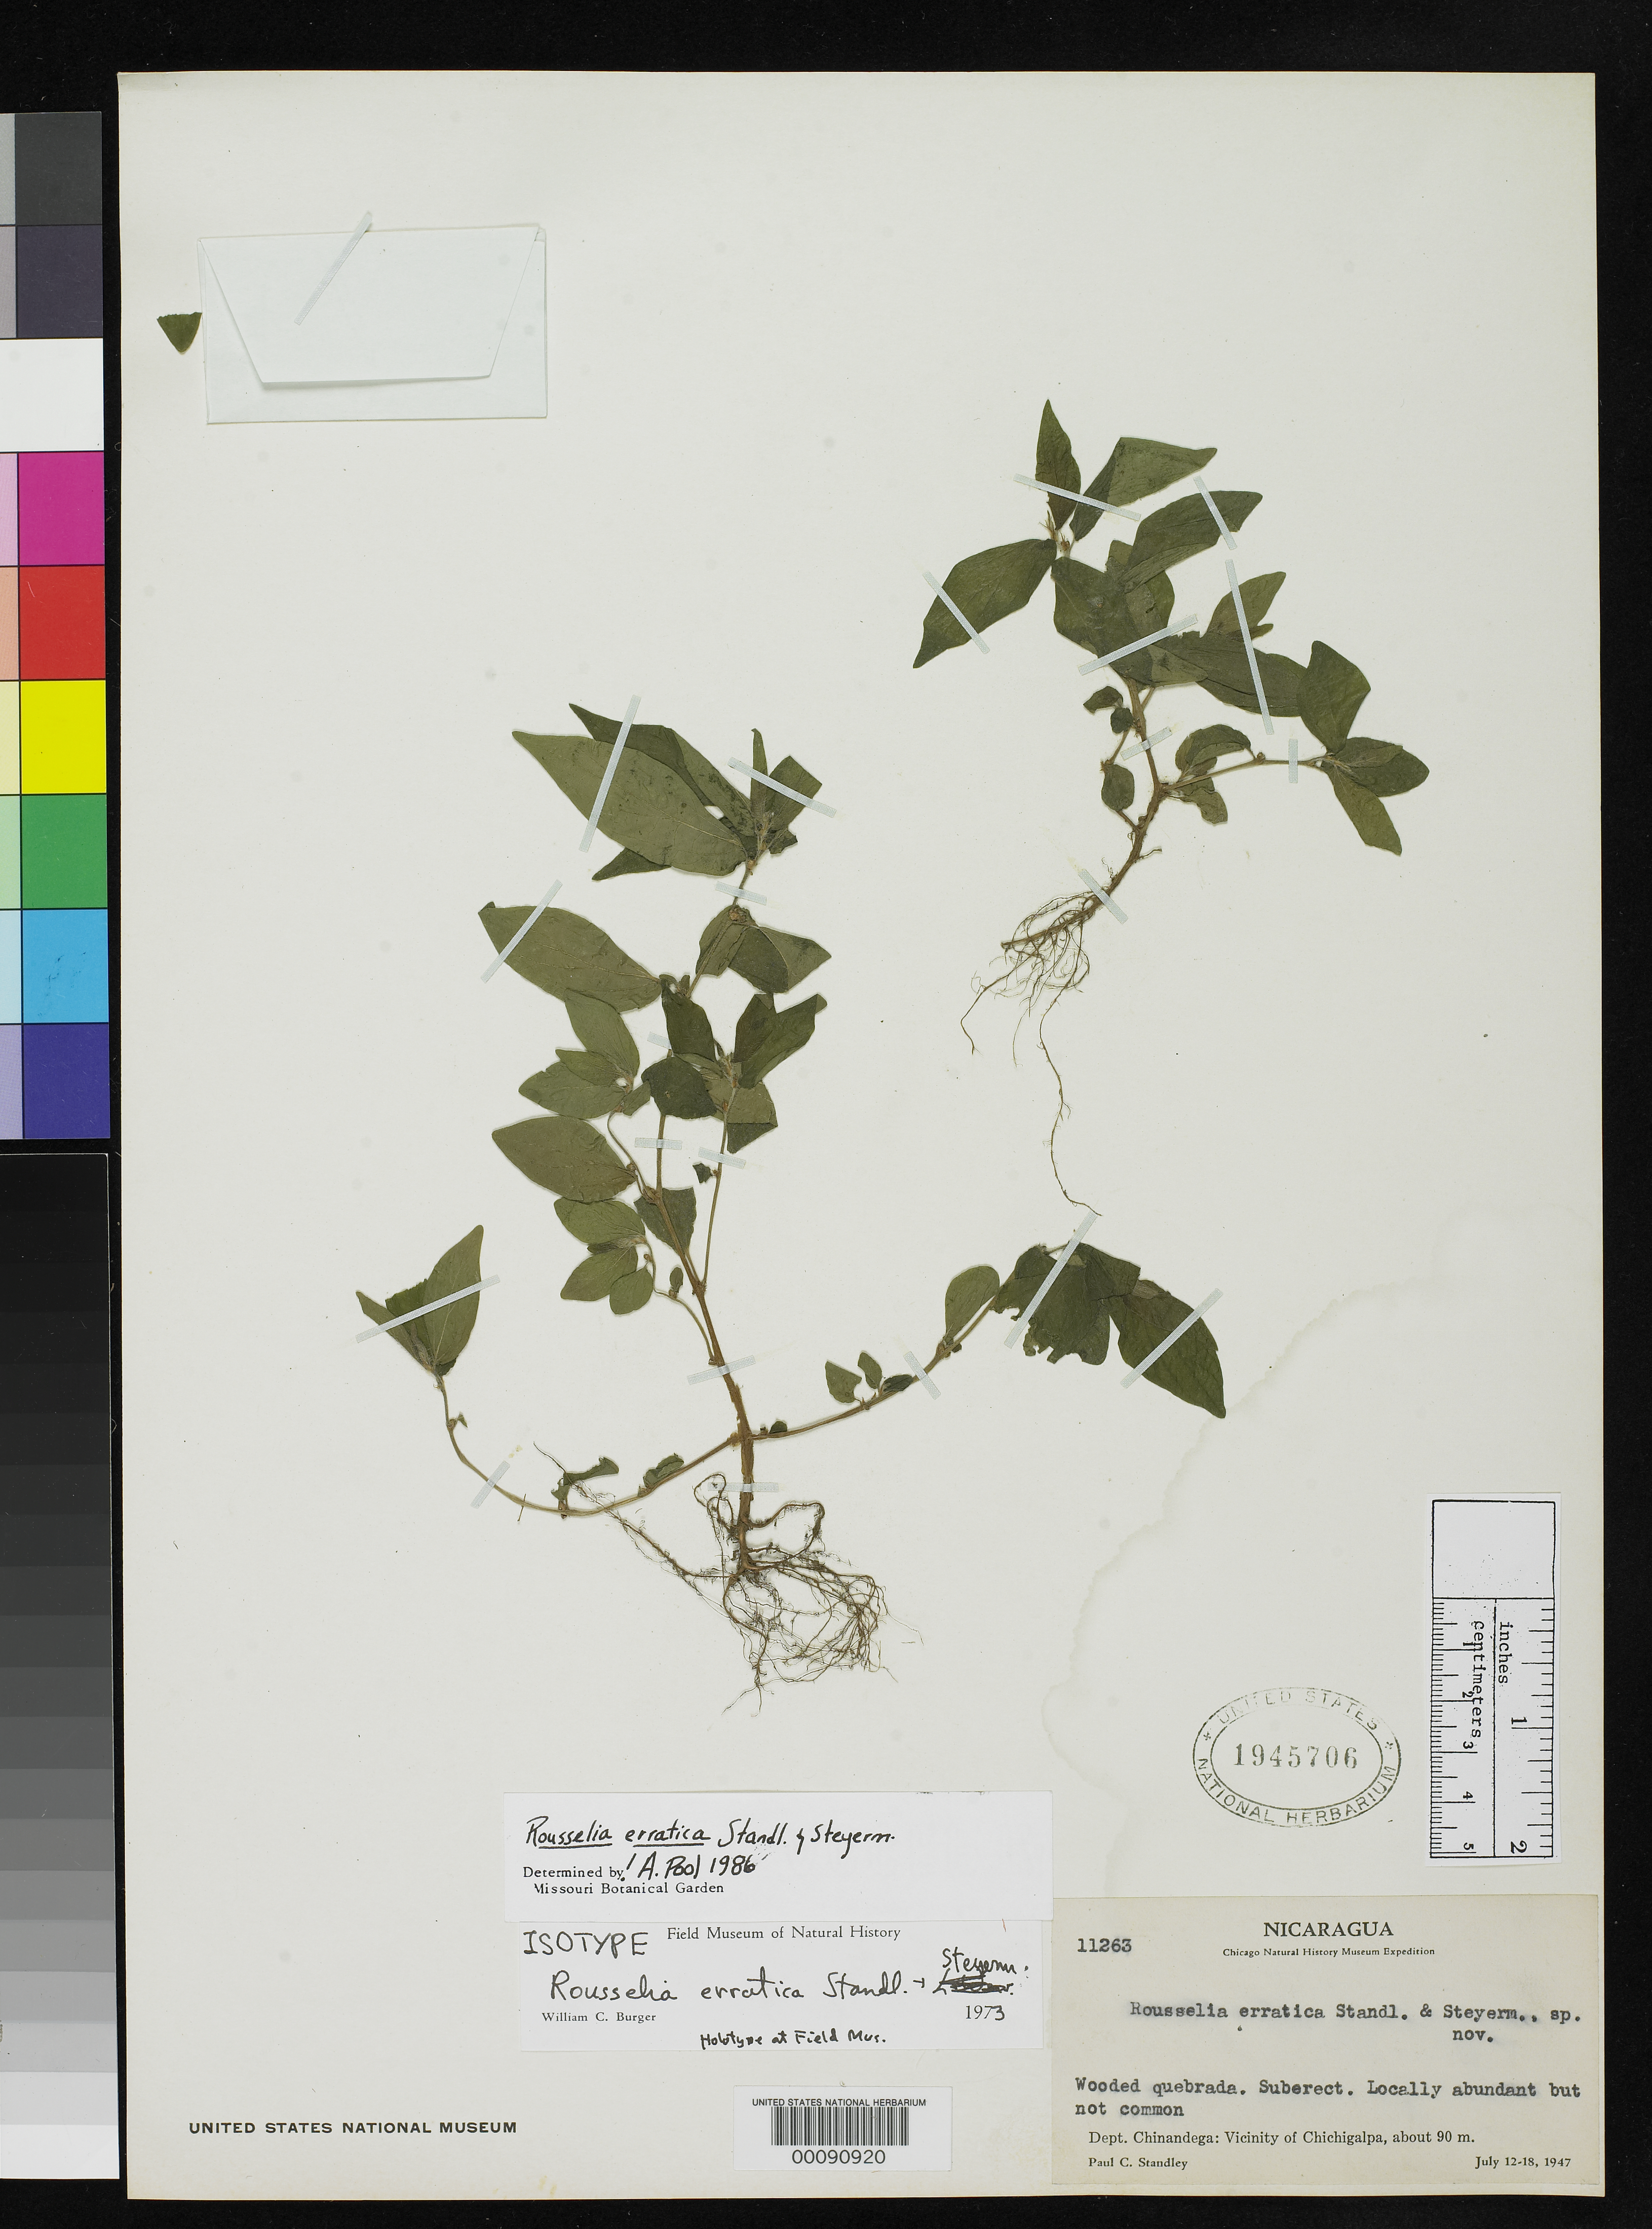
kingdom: Plantae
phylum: Tracheophyta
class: Magnoliopsida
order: Rosales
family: Urticaceae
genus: Rousselia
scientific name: Rousselia erratica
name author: Standl. & Steyerm.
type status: Isotype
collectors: P. C. Standley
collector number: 11263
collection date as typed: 12 Jul 1947 to 18 Jul 1947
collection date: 1947-07-12/1947-07-18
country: Nicaragua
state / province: Chinandega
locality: Cerca de Chichigalpa.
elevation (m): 90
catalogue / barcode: US 1945706